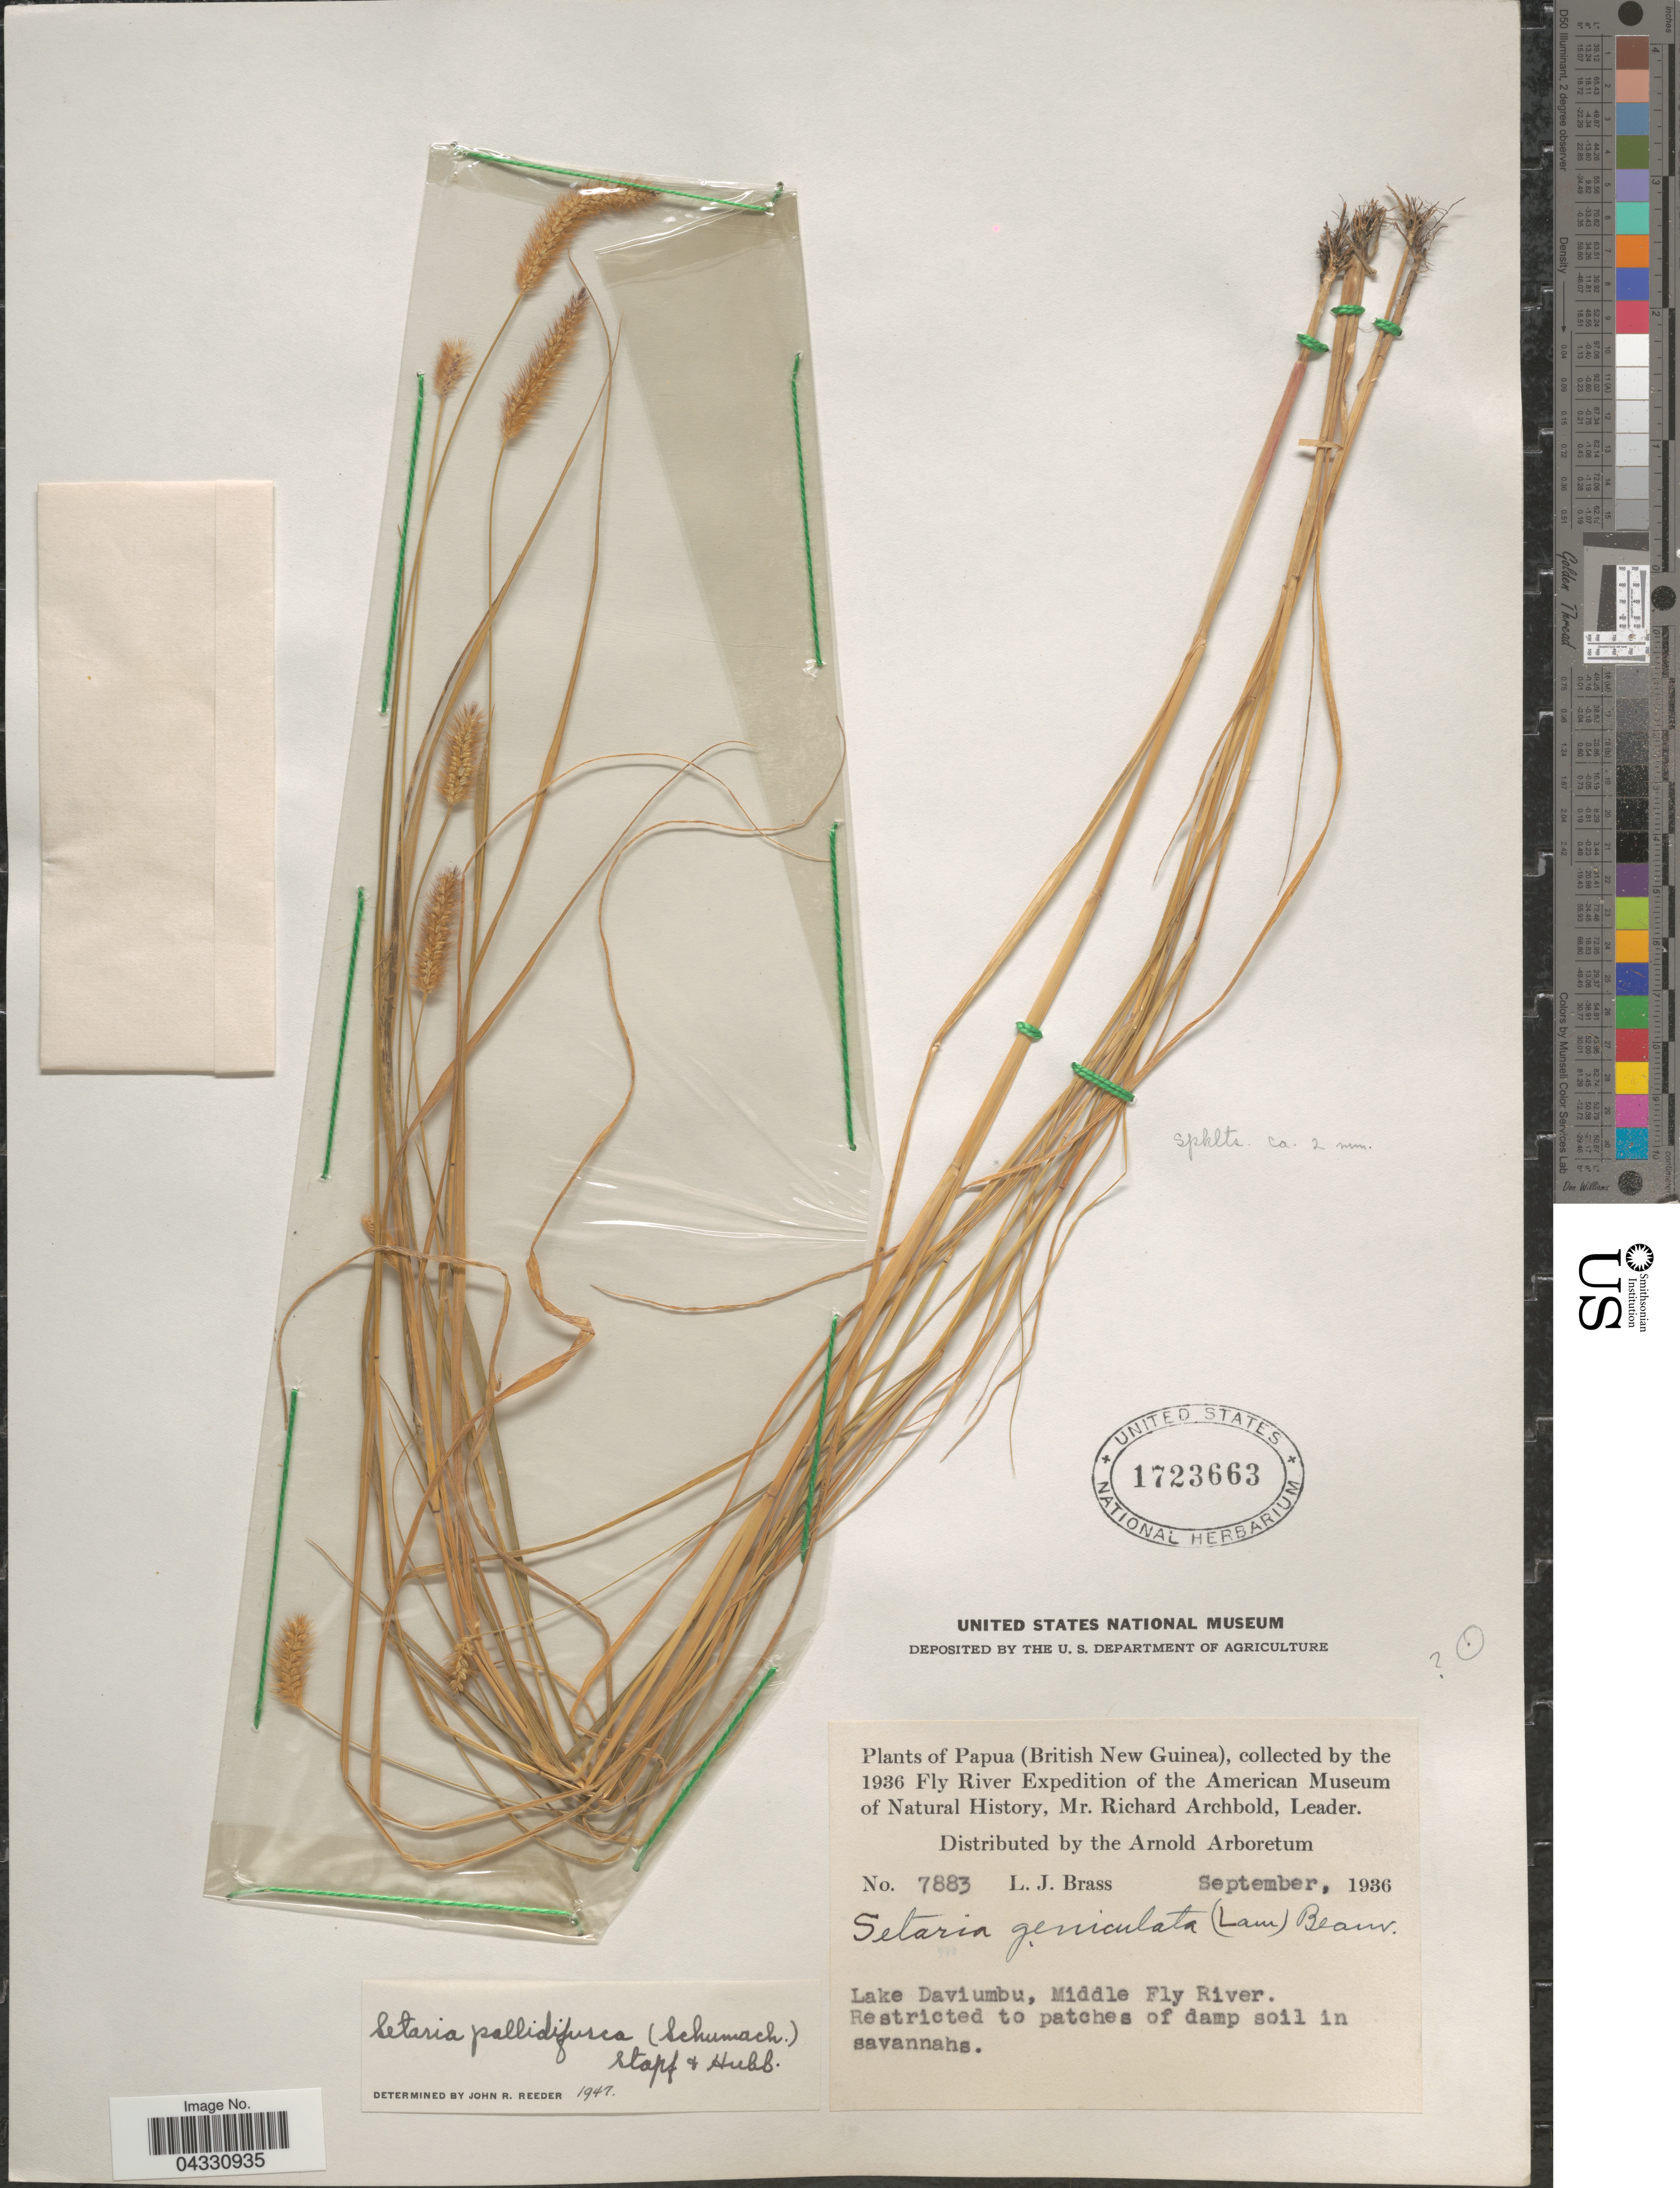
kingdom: Plantae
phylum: Tracheophyta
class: Liliopsida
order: Poales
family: Poaceae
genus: Setaria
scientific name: Setaria pallide-fusca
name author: (Schumach.) Stapf & C.E. Hubb.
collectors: L. J. Brass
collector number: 7883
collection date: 1936-09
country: Papua New Guinea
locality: Papua (British New Guinea) the 1936 Fly River Expedition of the American Museum of Natural History. Lake Daviumbu, Middle Fly River.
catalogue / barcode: US 1723663